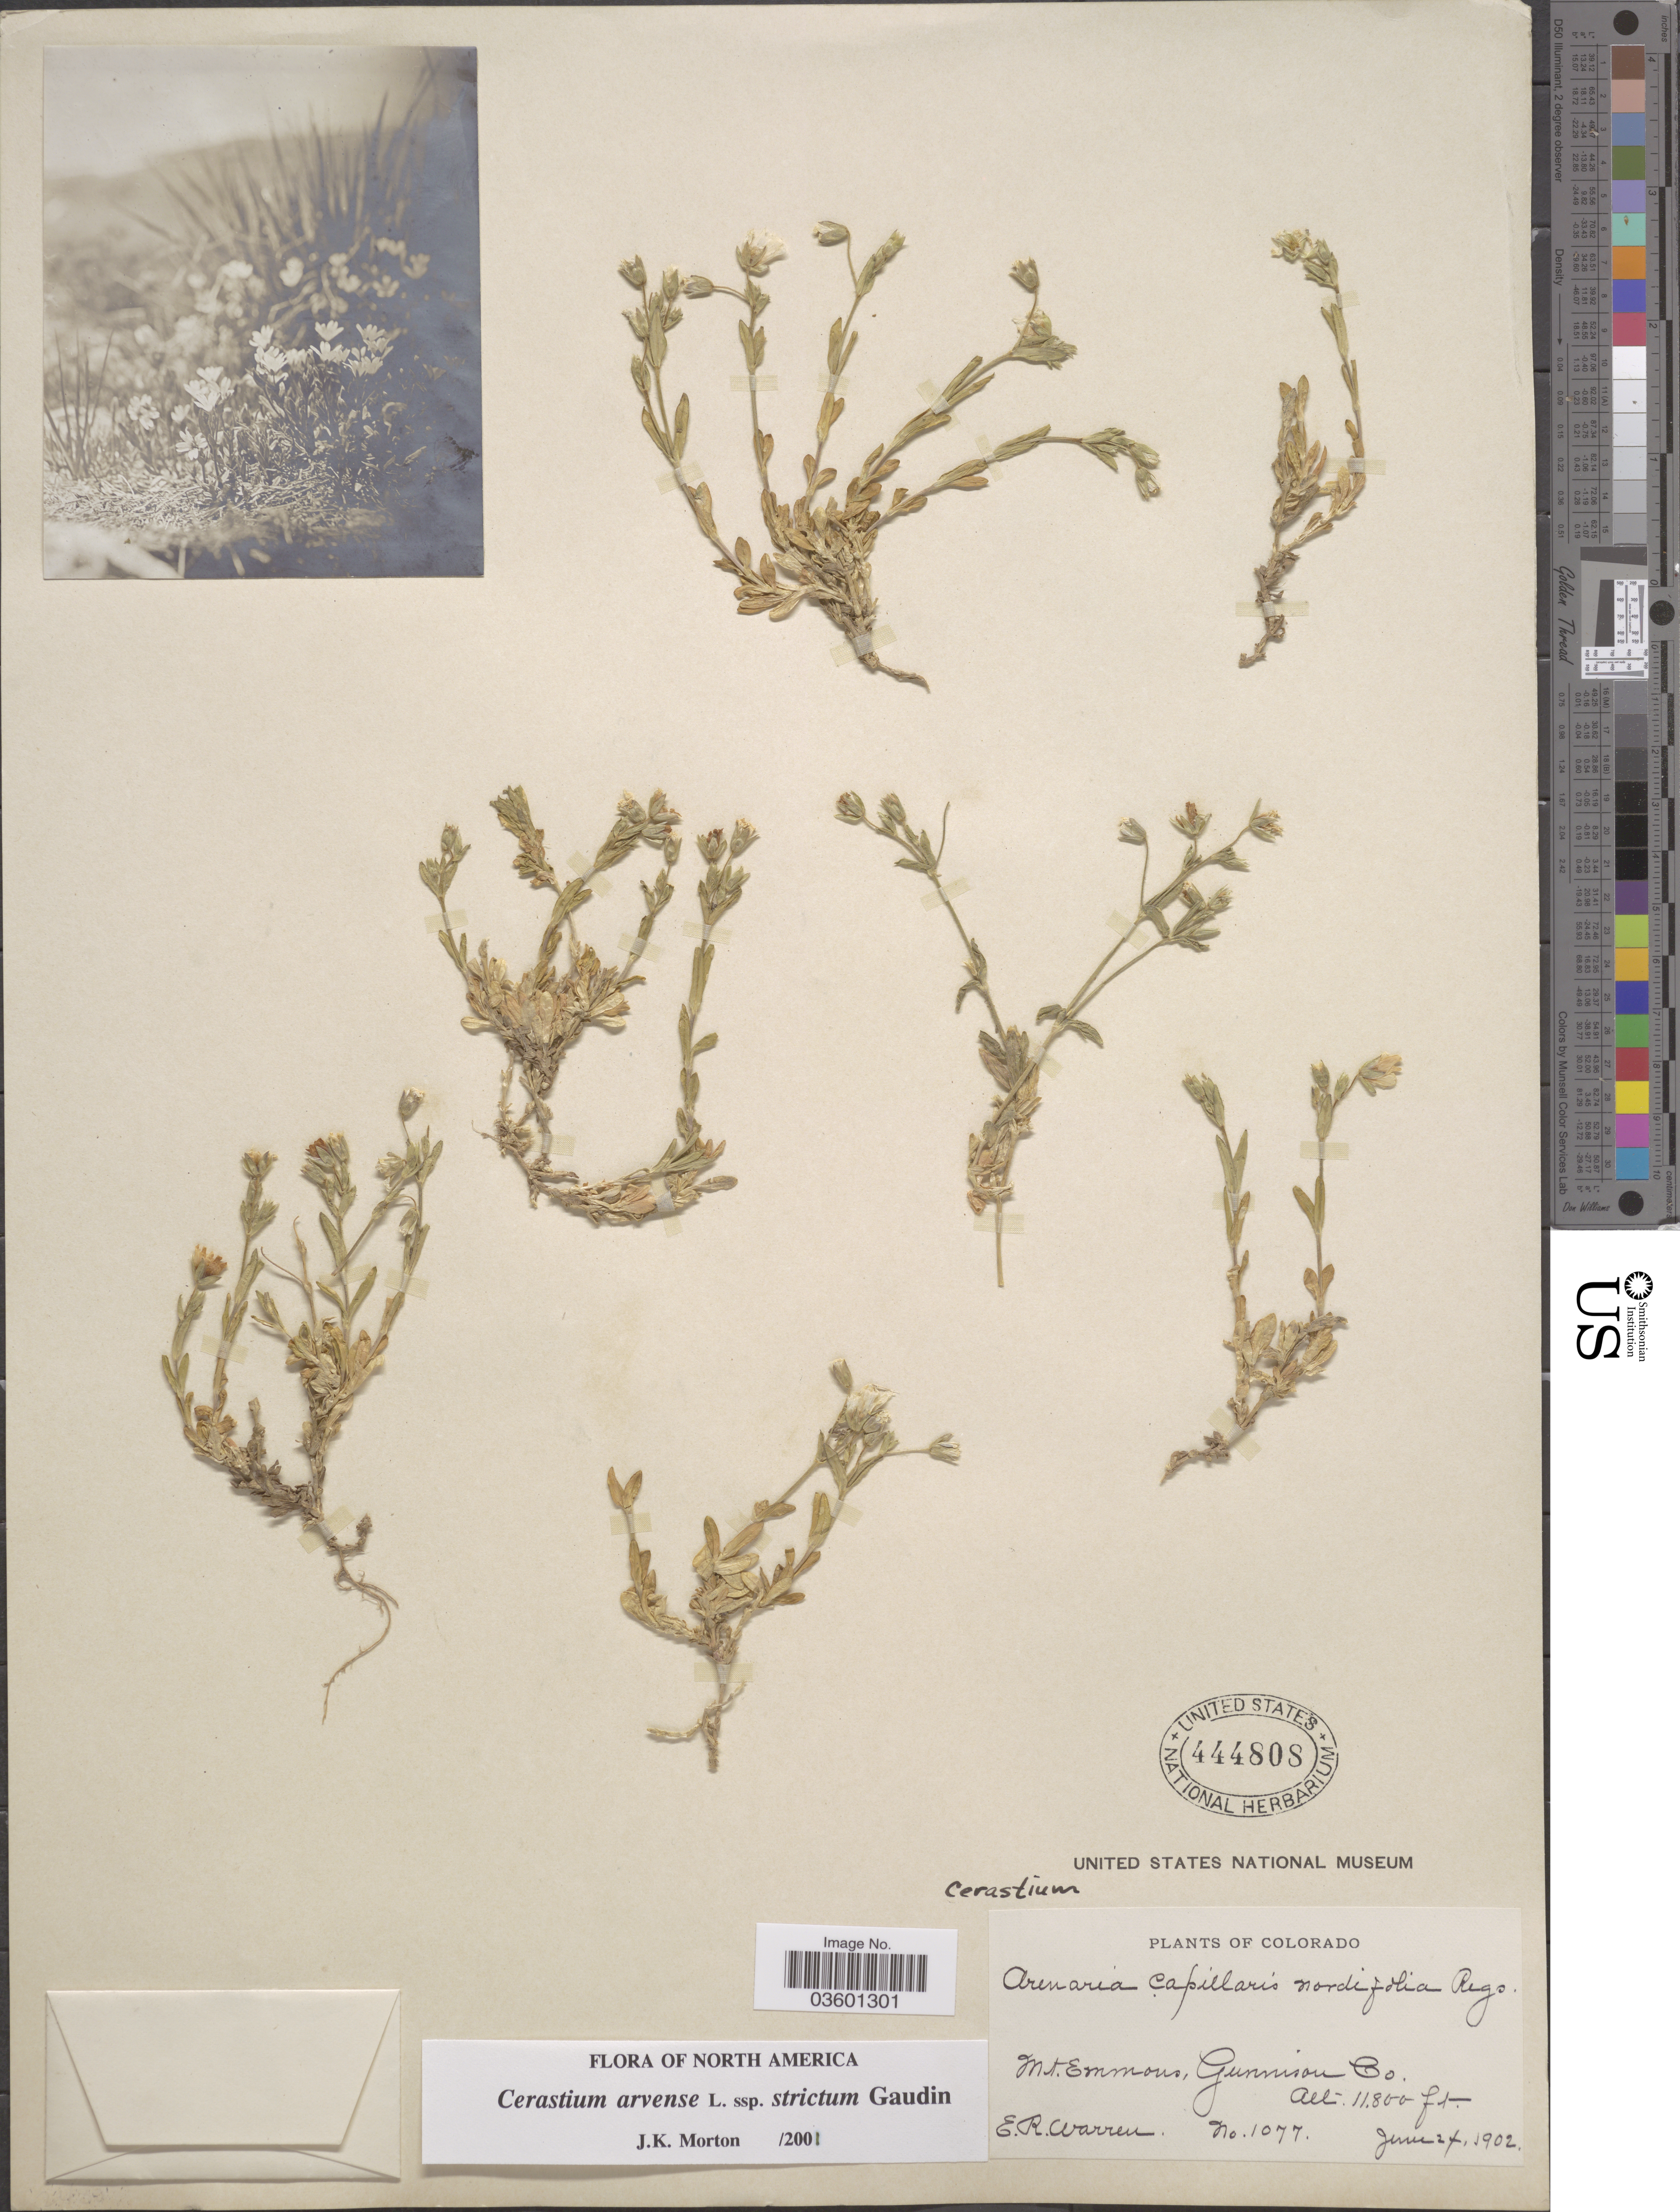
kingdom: Plantae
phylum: Tracheophyta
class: Magnoliopsida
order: Caryophyllales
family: Caryophyllaceae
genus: Cerastium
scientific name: Cerastium arvense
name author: L.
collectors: E. Warren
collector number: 1077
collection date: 1902-06-24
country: United States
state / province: Colorado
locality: Mt. Emmons, Gunnison Co.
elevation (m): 3597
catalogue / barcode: US 444808